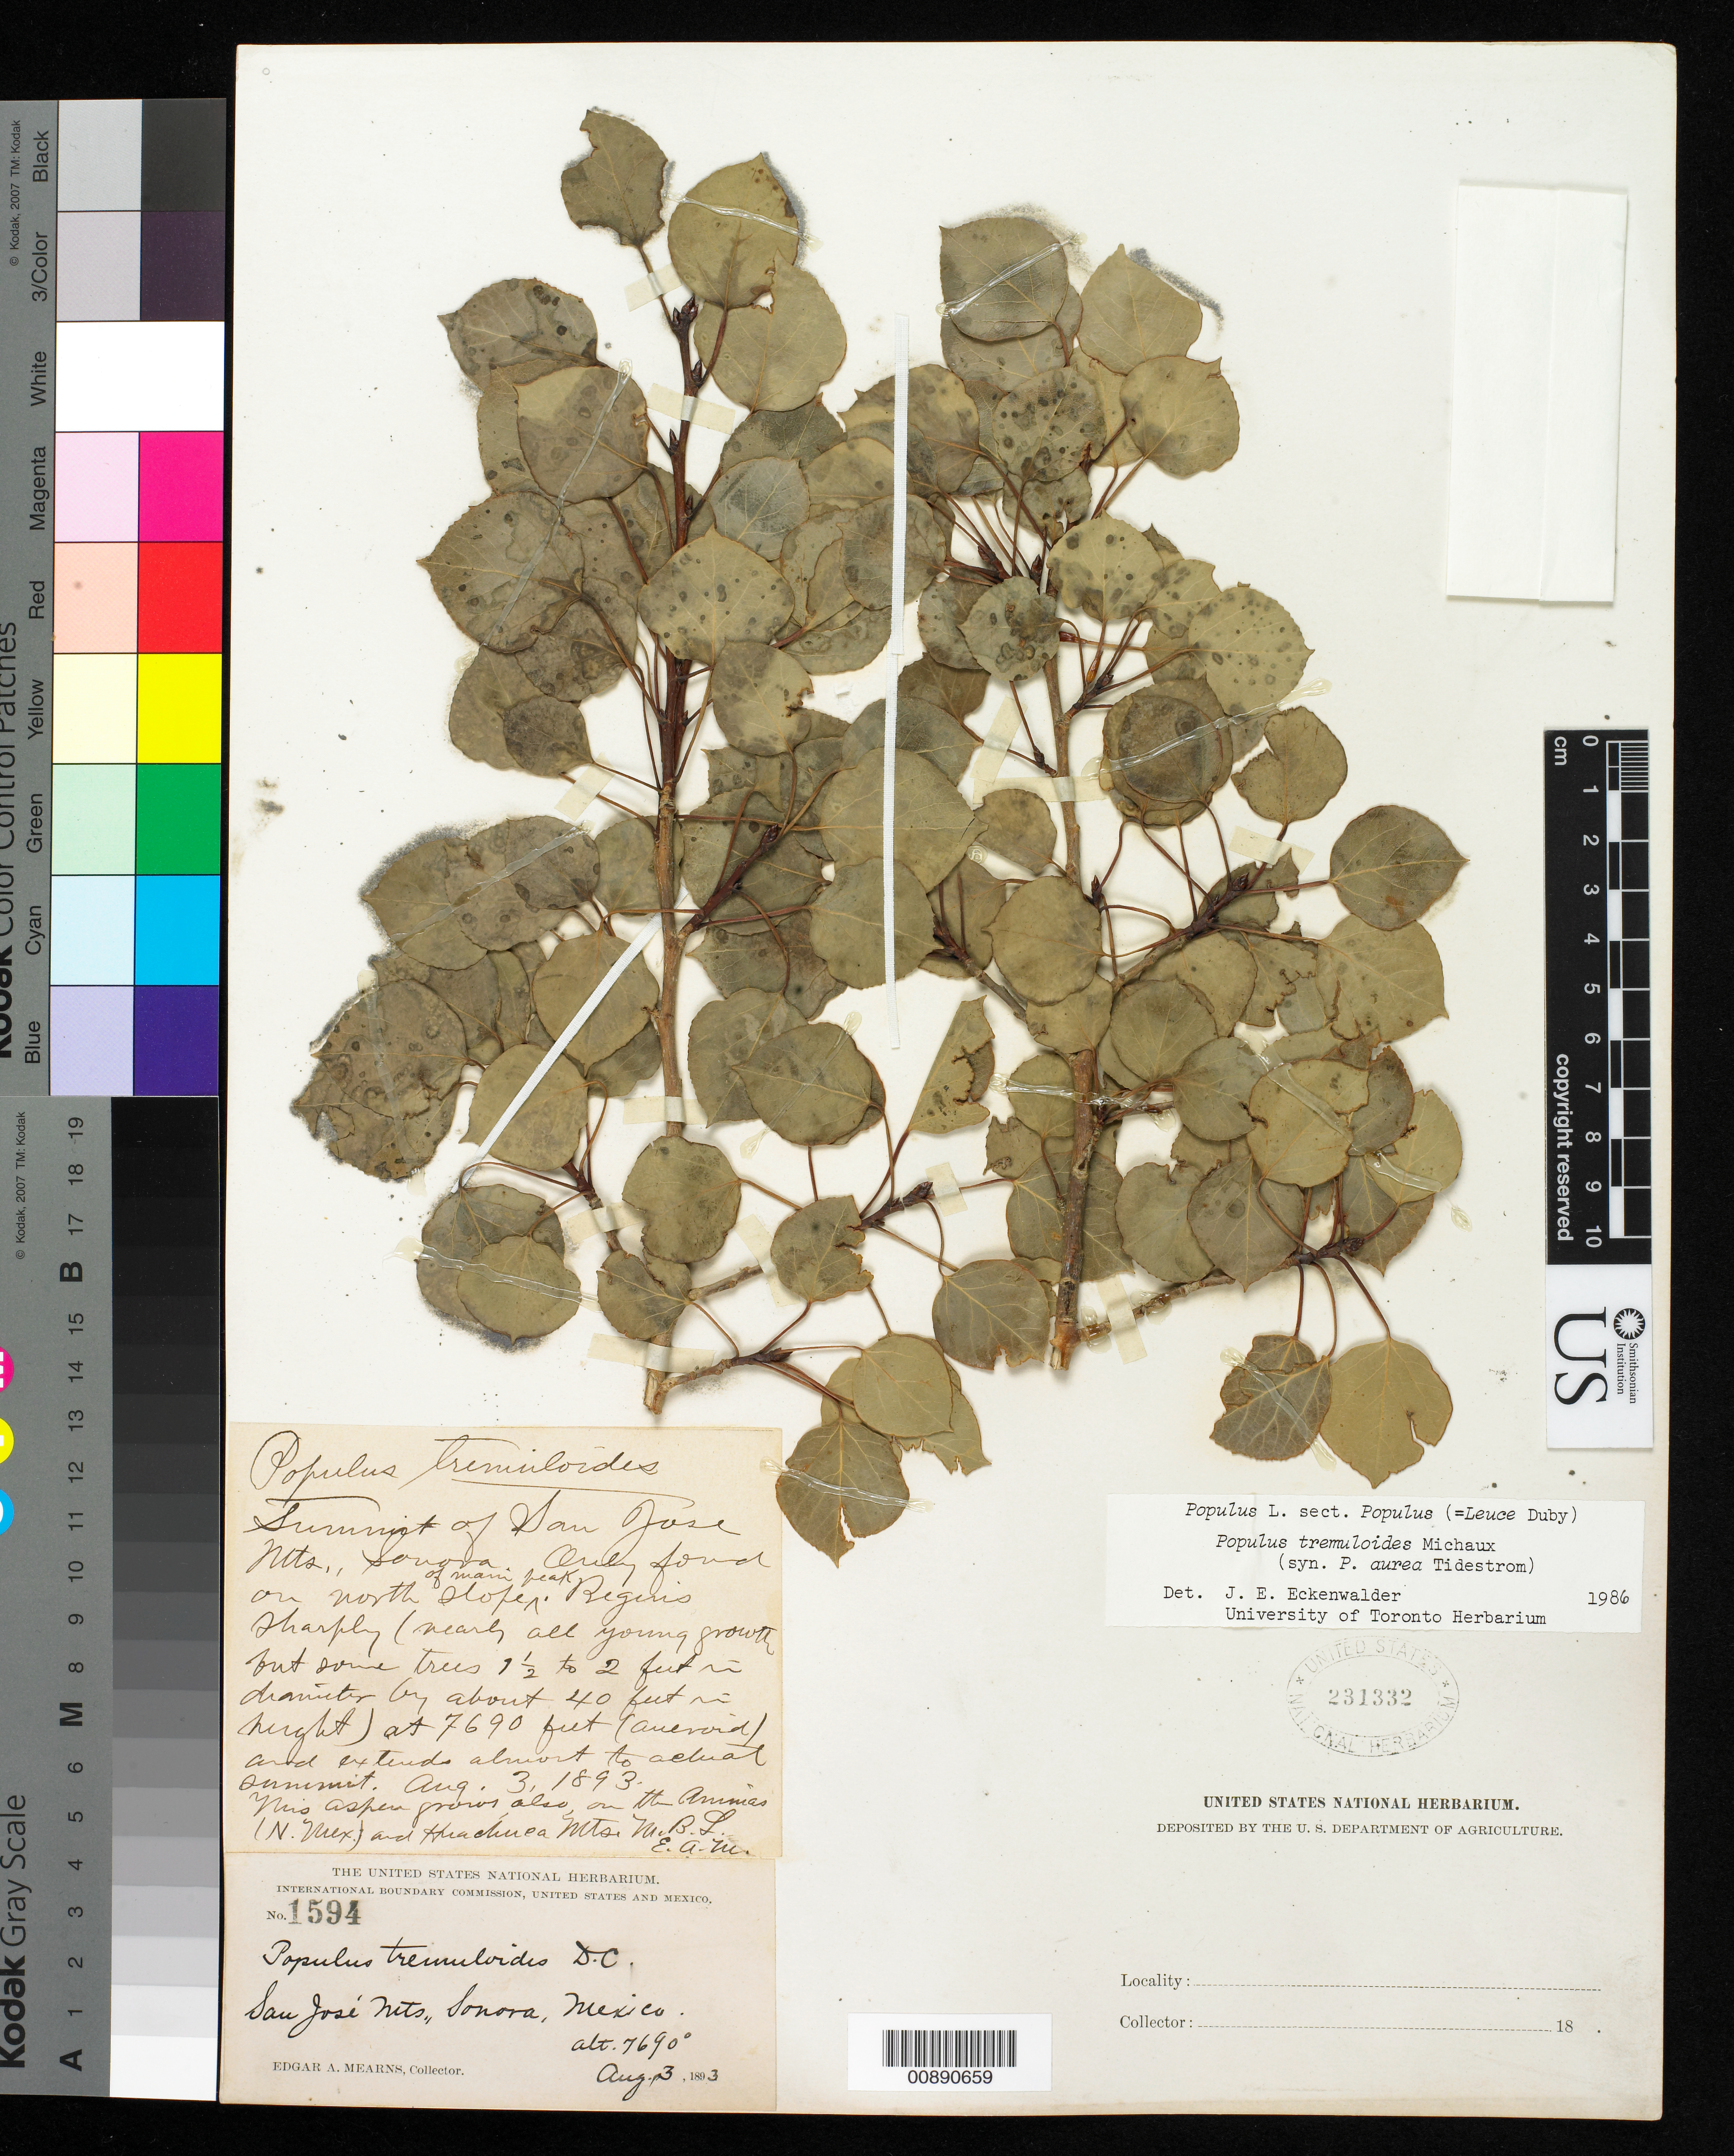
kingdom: Plantae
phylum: Tracheophyta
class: Magnoliopsida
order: Malpighiales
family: Salicaceae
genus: Populus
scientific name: Populus tremuloides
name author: Michx.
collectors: E. A. Mearns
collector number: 1594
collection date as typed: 03 Aug 1893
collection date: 1893-08-03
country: Mexico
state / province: Sonora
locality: Summit of San José Mts., Sonora.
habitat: Only found in north slope of main peak.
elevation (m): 2344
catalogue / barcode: US 231332